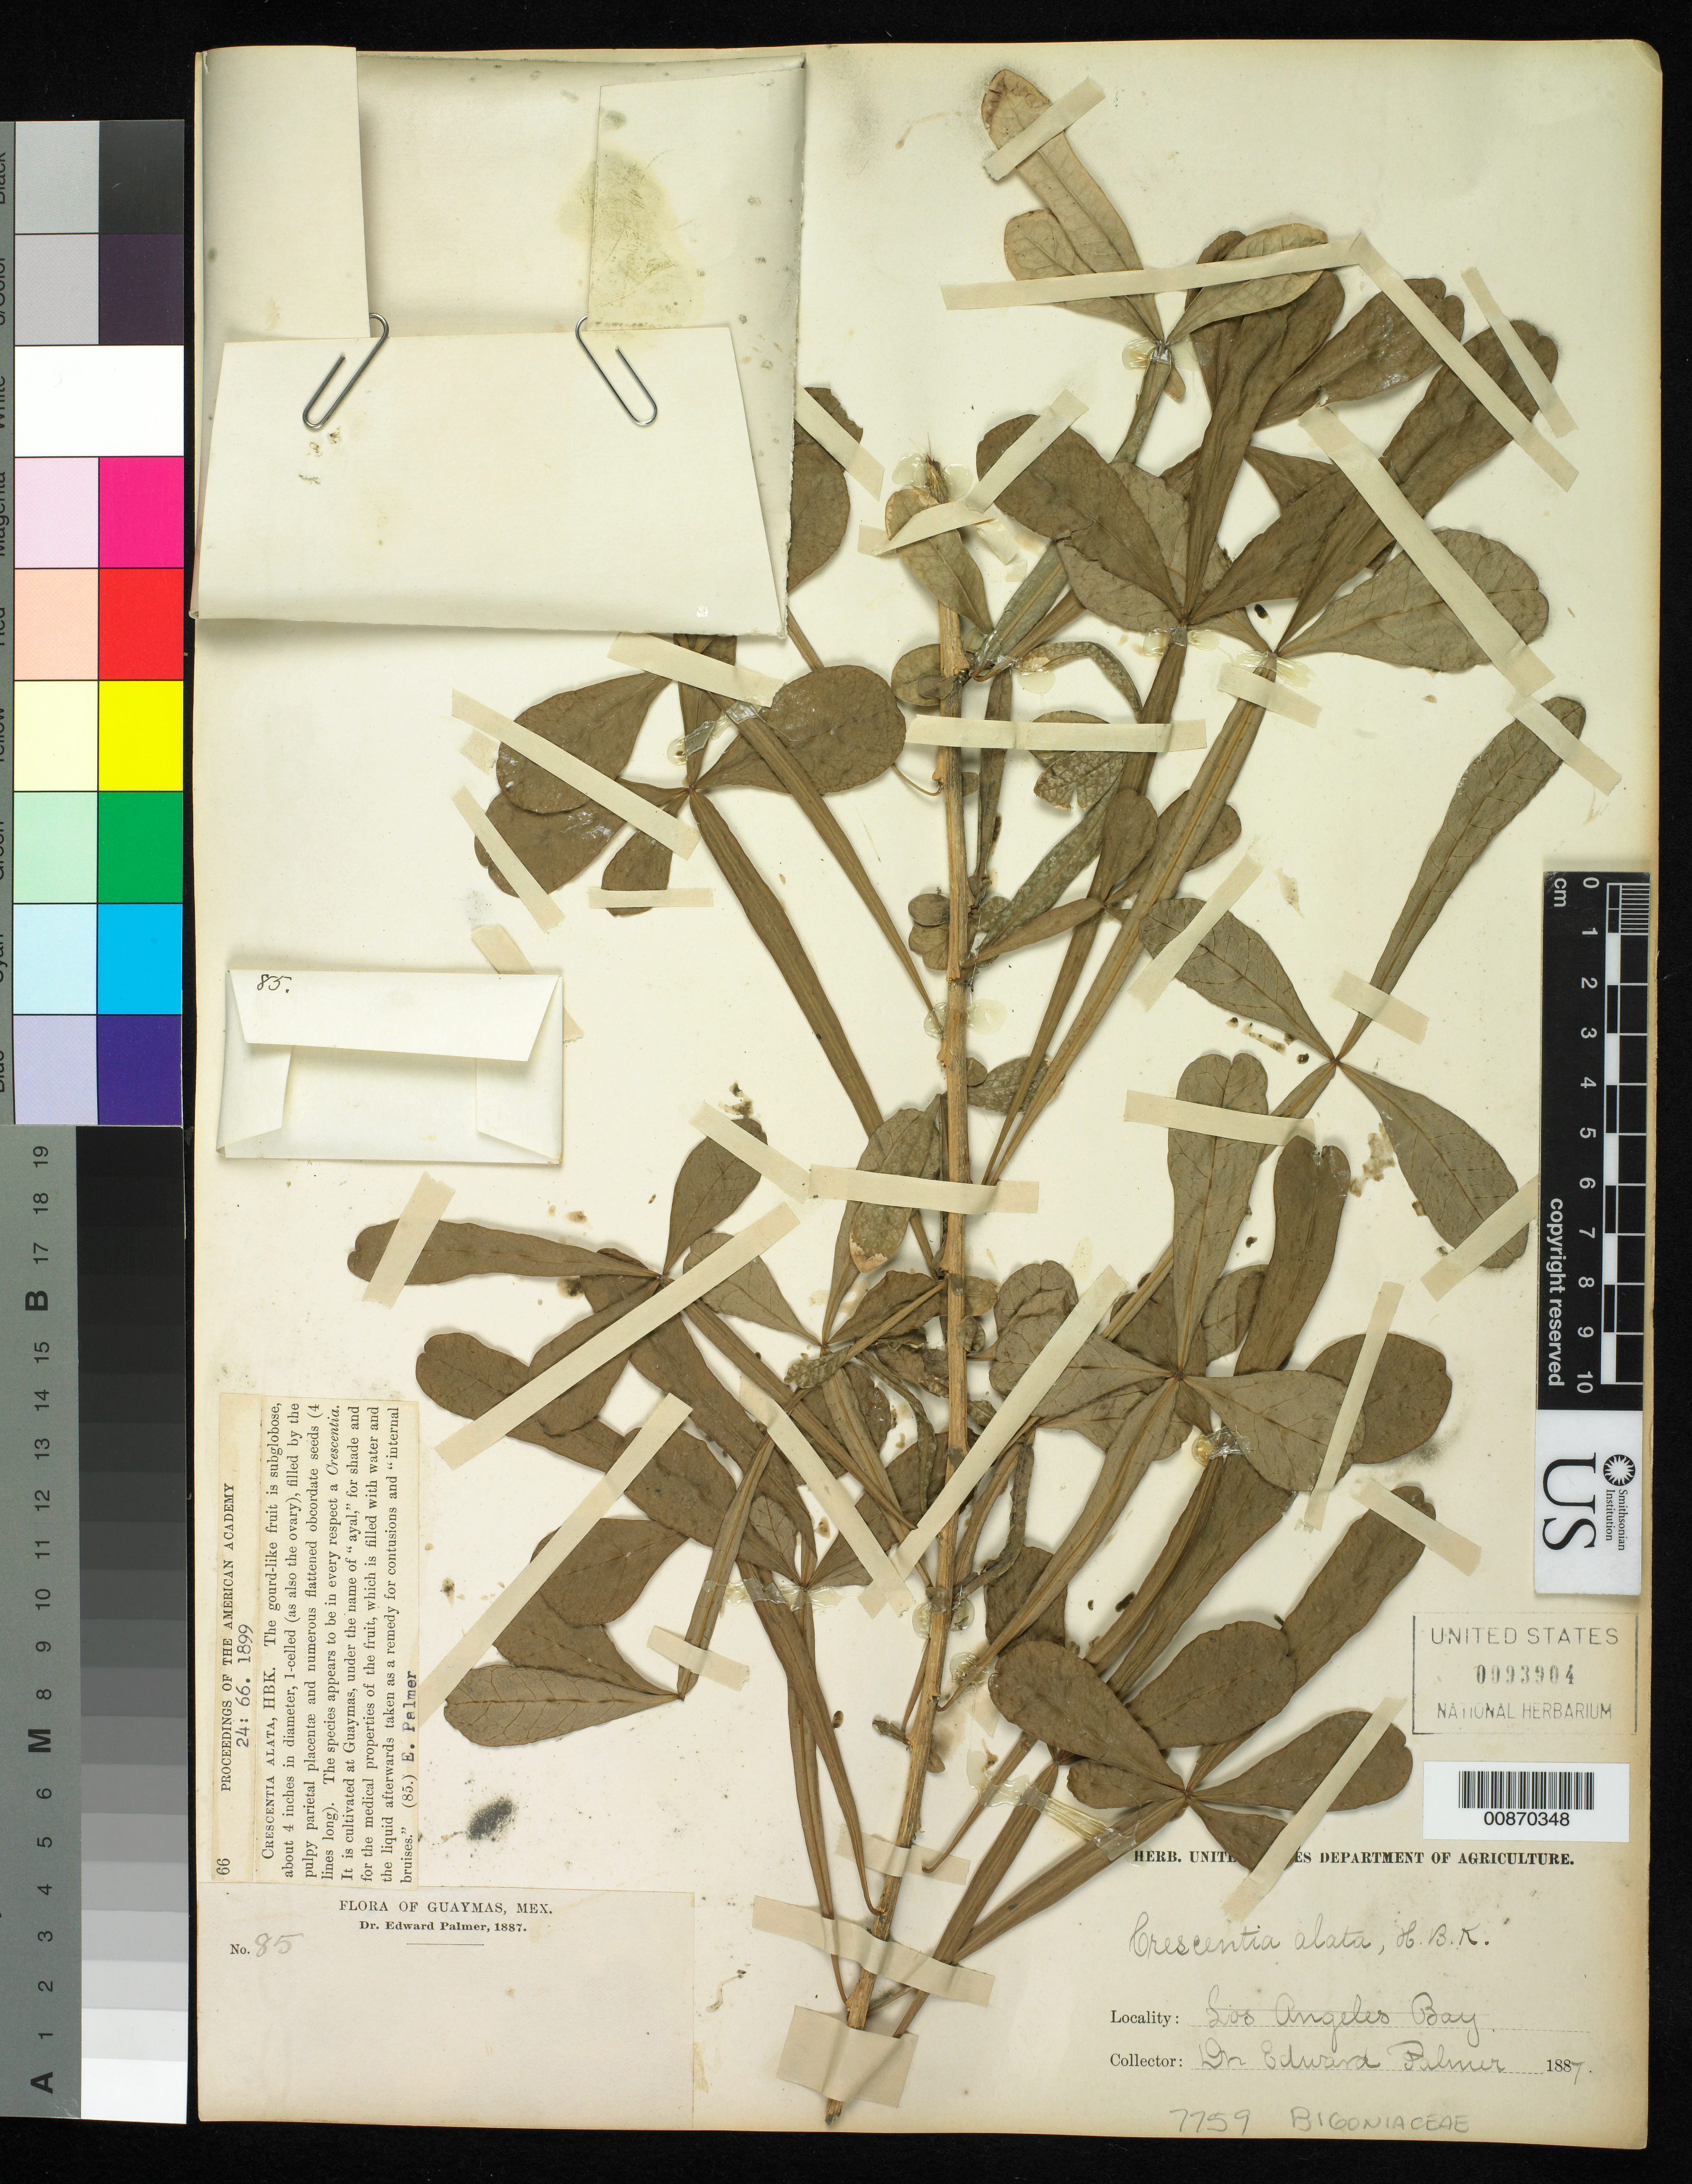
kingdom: Plantae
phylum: Tracheophyta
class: Magnoliopsida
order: Lamiales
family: Bignoniaceae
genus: Crescentia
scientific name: Crescentia alata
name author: Kunth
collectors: E. Palmer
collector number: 85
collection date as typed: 1887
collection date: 1887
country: Mexico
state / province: Sonora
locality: Guaymas, Sonora.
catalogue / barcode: US 93904